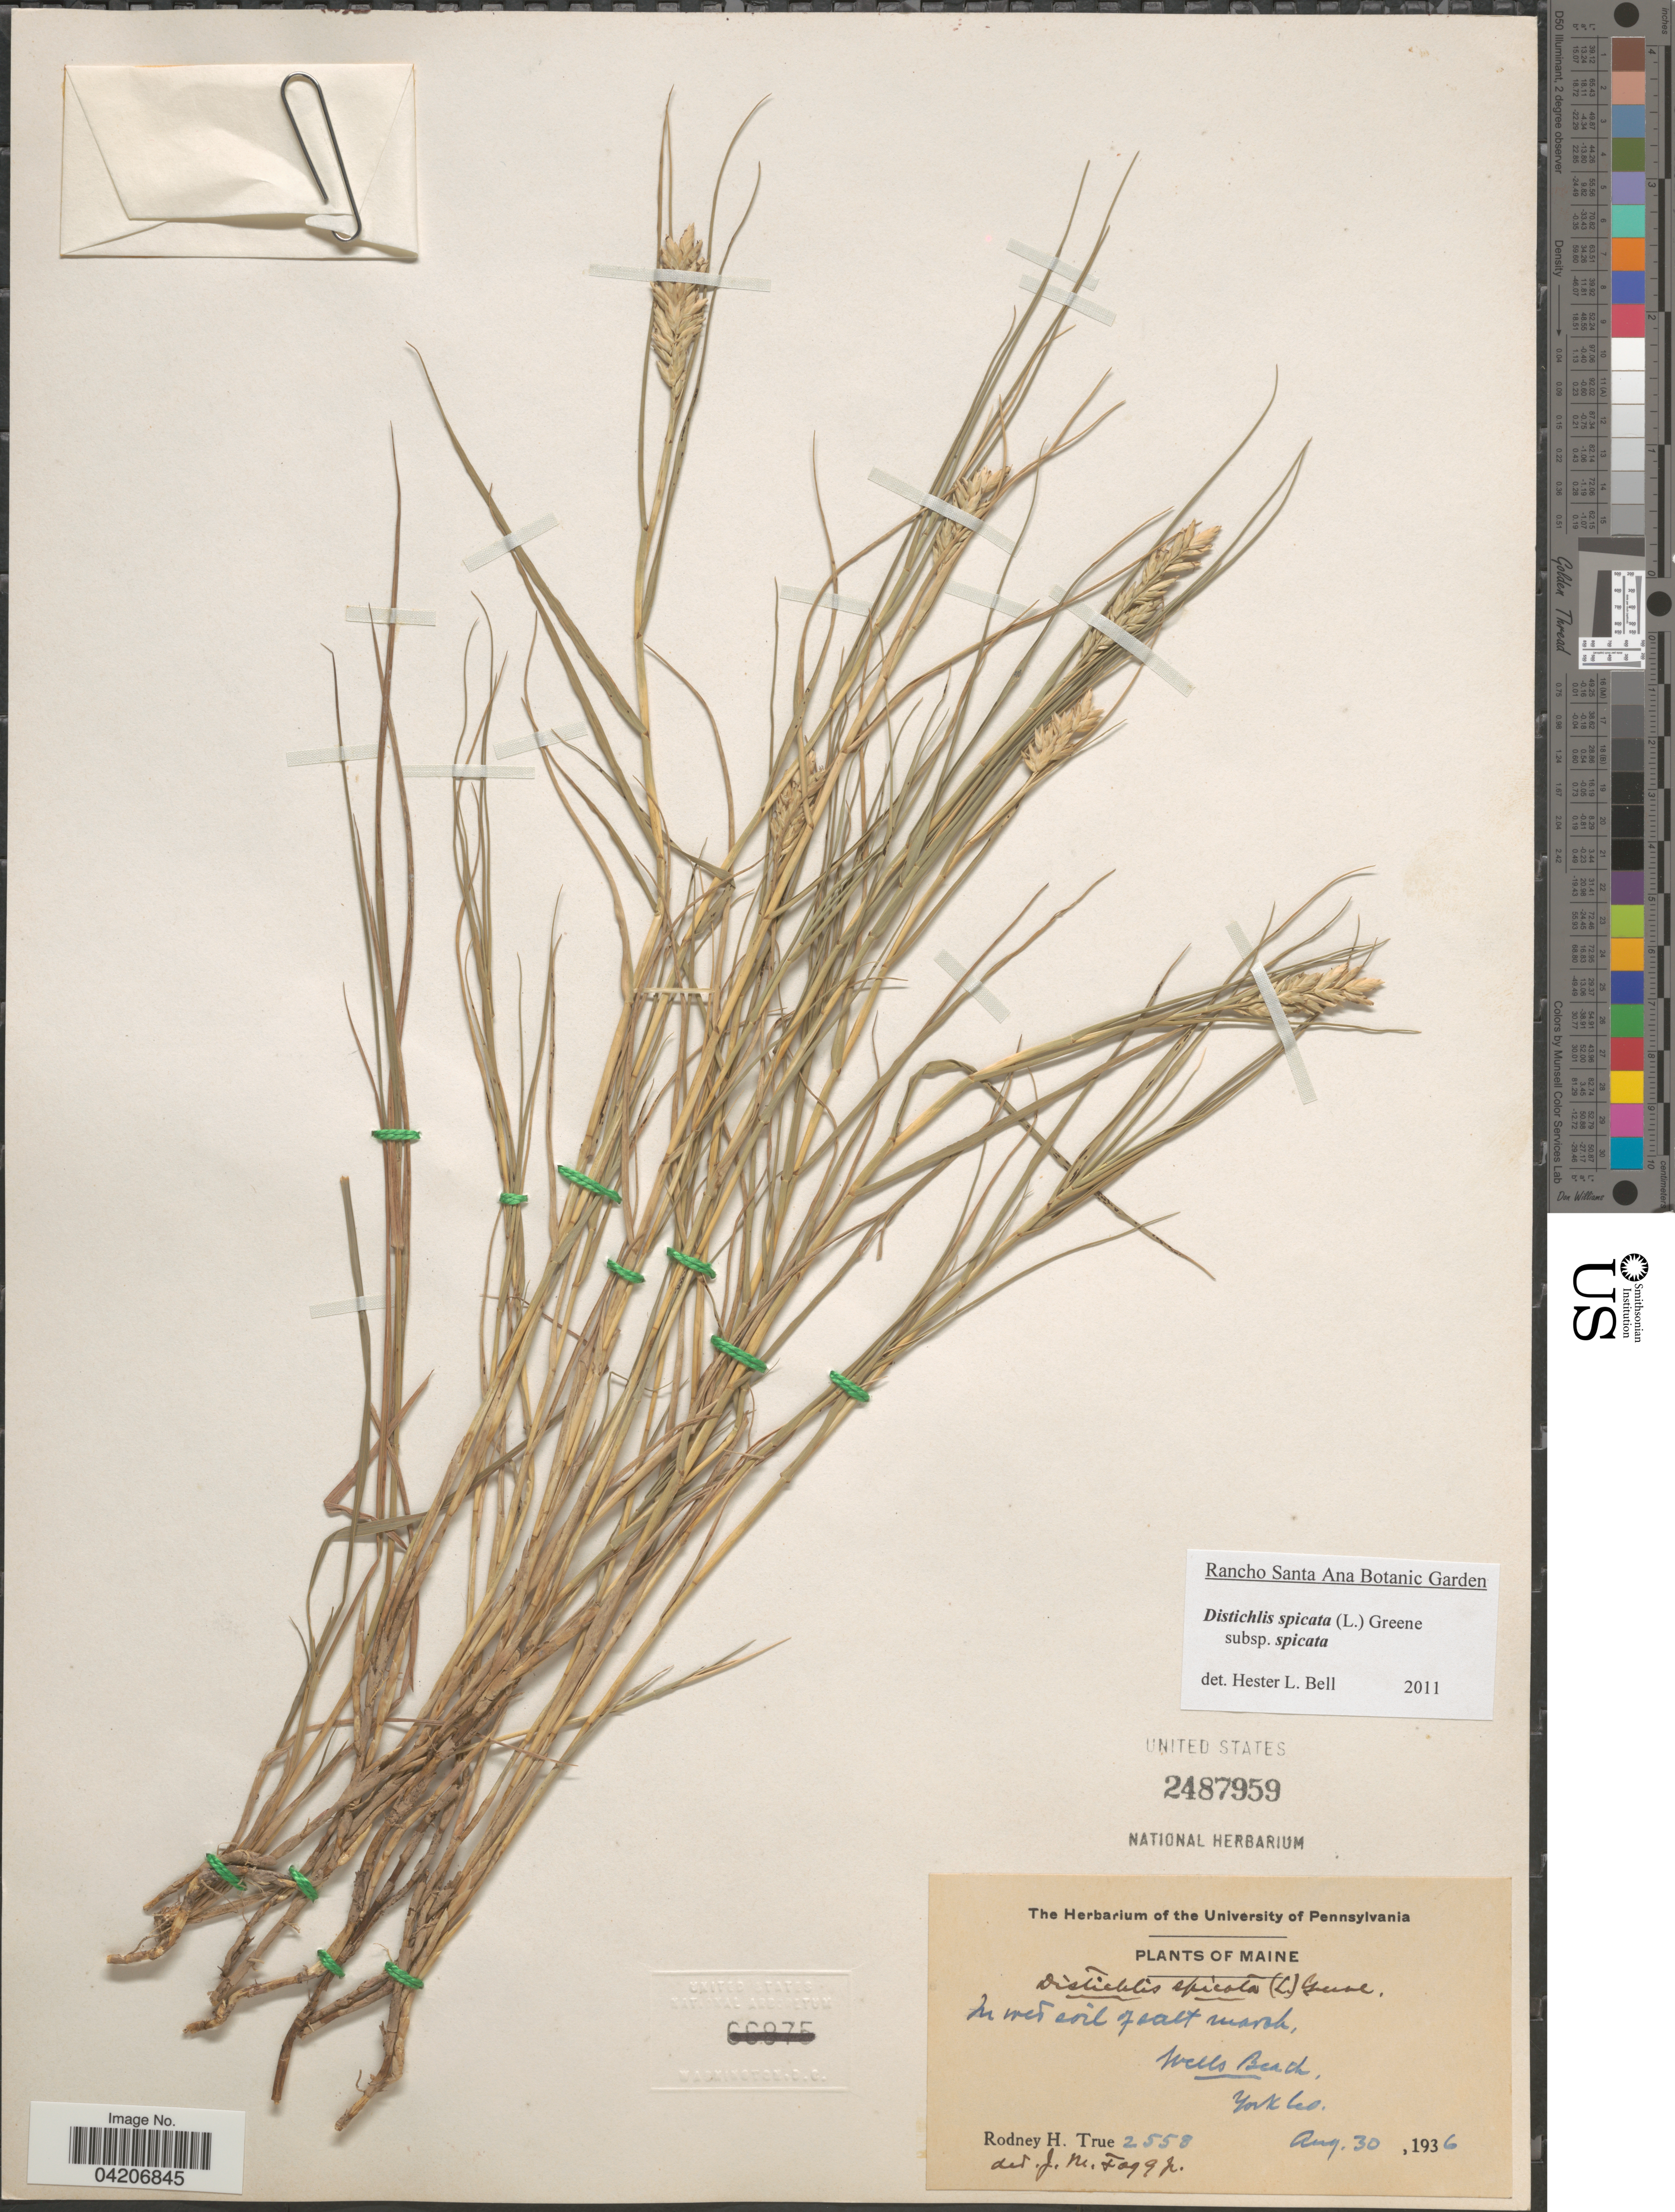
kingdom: Plantae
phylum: Tracheophyta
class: Liliopsida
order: Poales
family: Poaceae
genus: Distichlis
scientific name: Distichlis spicata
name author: (L.) Greene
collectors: R. H. True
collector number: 2558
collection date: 1936-08-30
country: United States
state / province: Maine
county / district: York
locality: Wells Beach, York Co.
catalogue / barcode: US 2487959